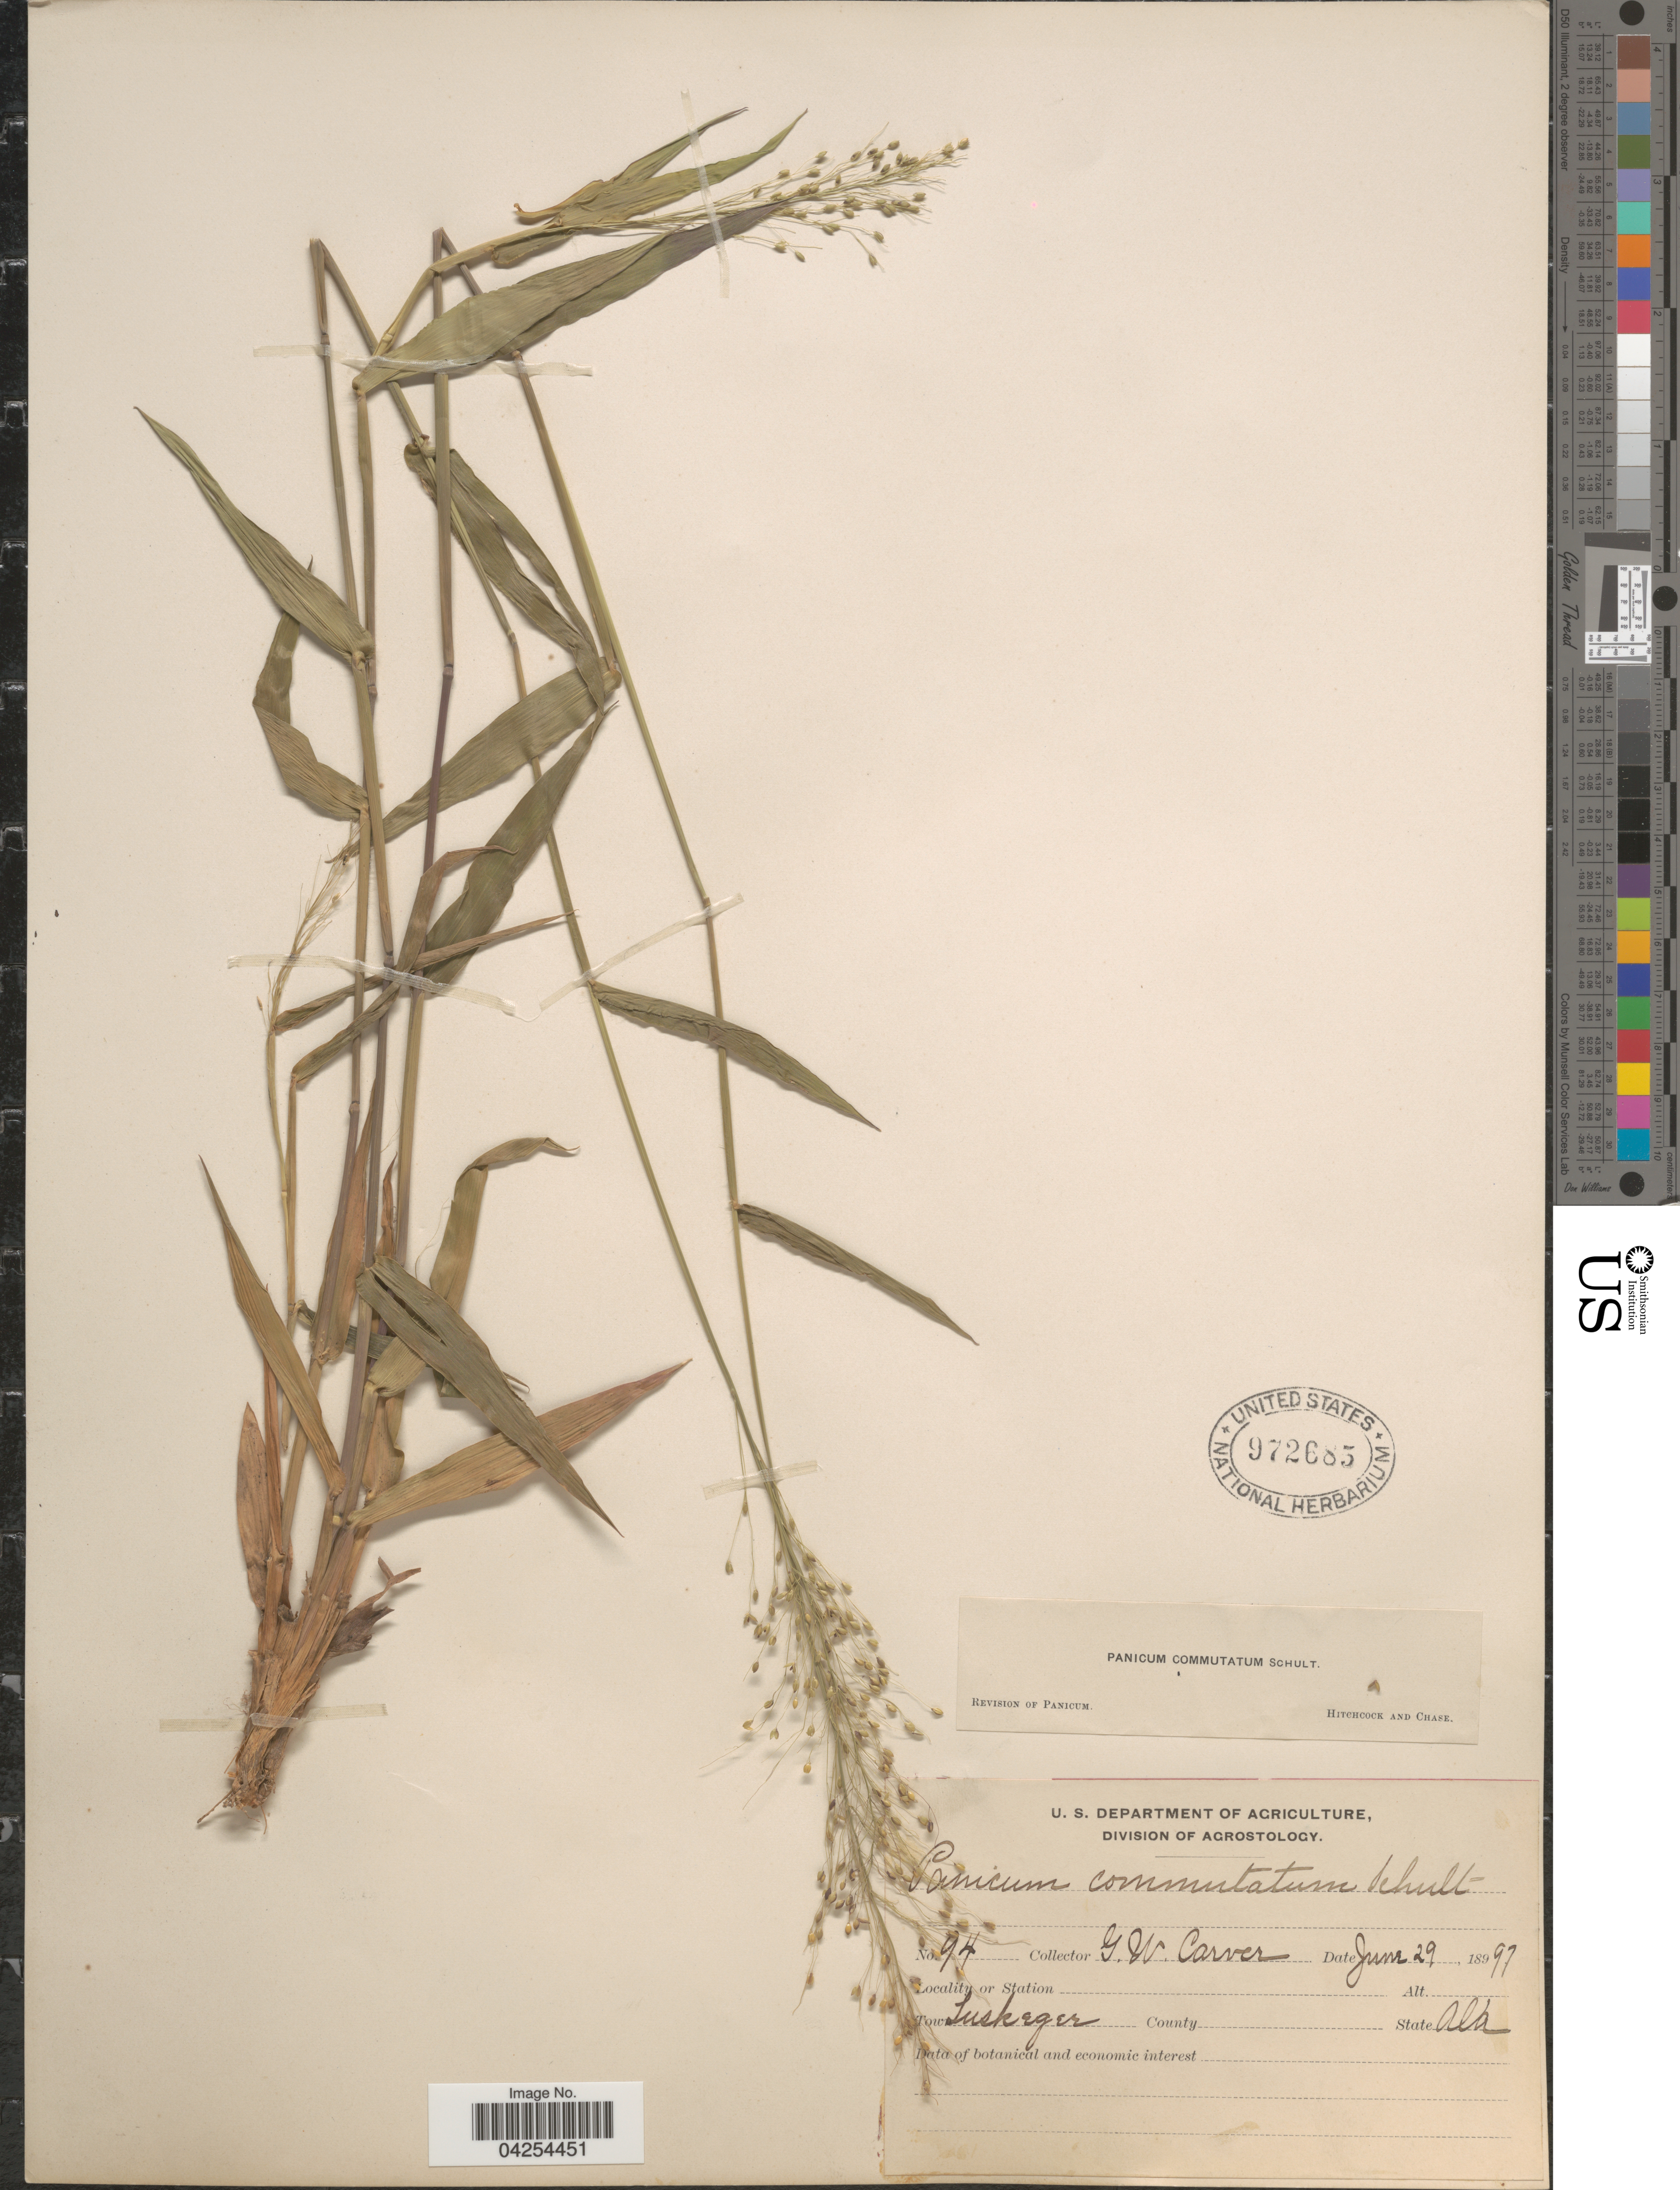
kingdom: Plantae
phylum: Tracheophyta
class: Liliopsida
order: Poales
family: Poaceae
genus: Dichanthelium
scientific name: Dichanthelium commutatum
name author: (Schult.) Gould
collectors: G. Carver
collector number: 94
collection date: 1897-06-29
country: United States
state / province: Alabama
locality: Town Tuskegee.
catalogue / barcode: US 972685